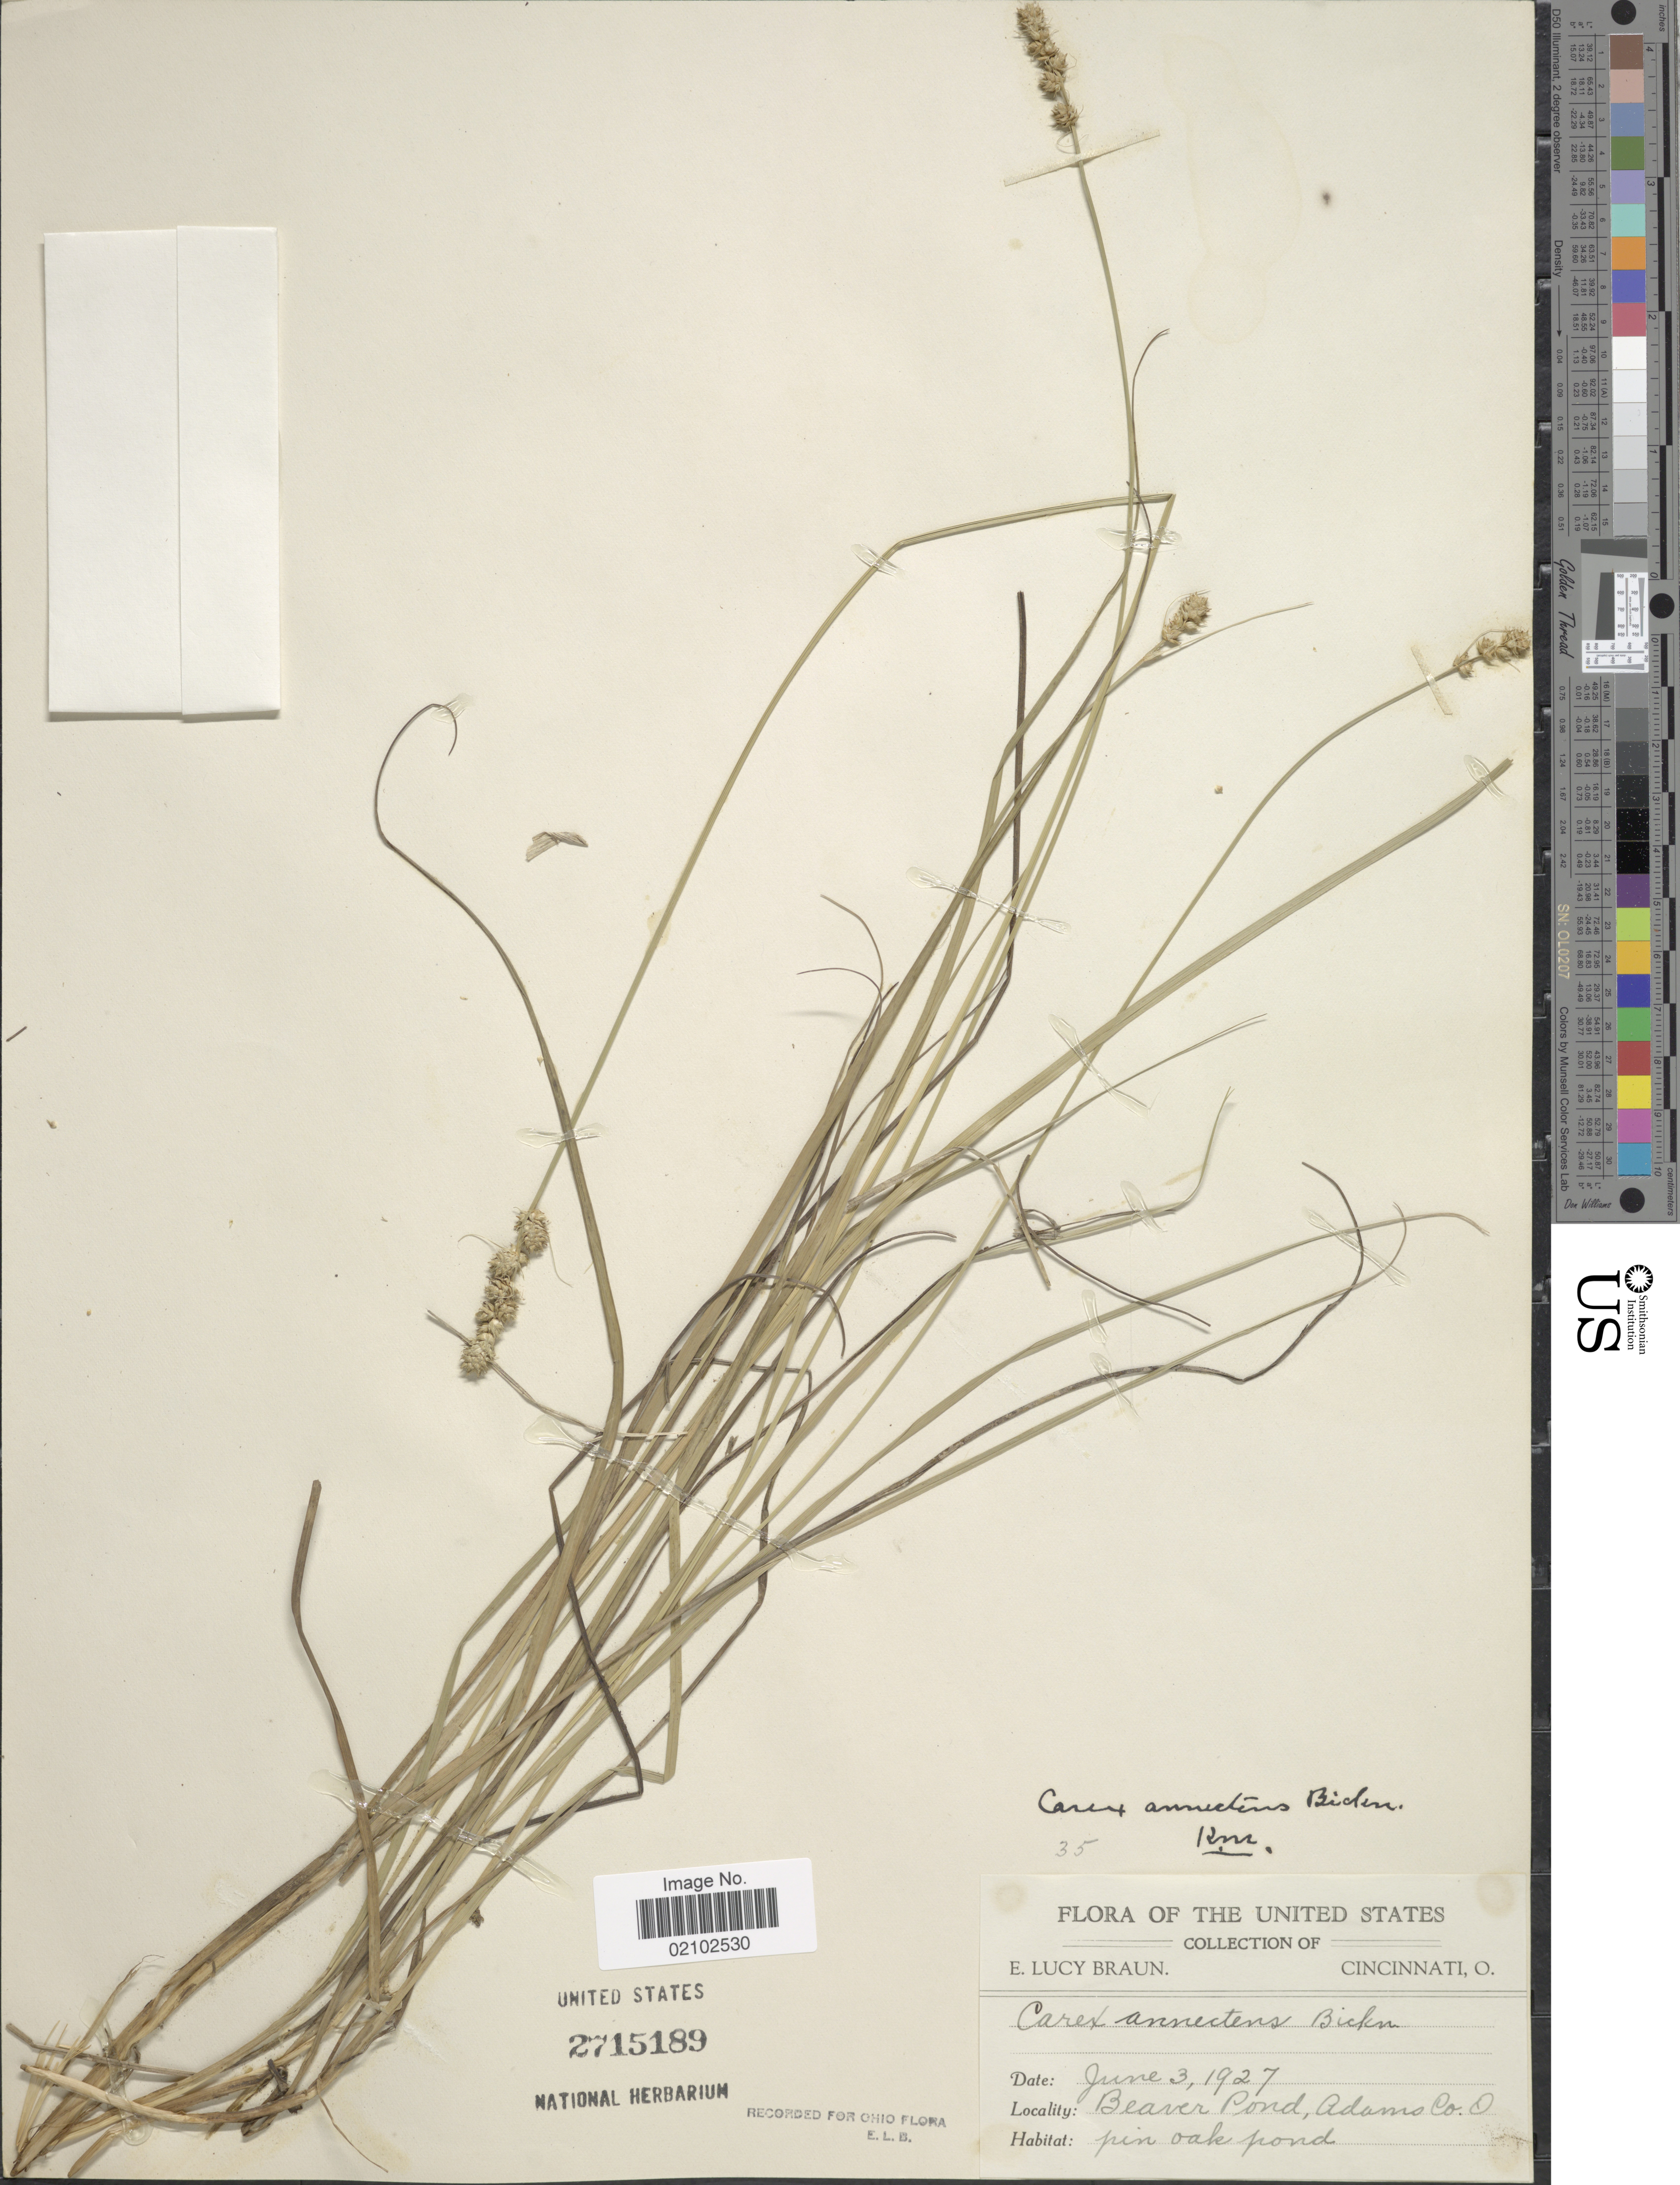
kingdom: Plantae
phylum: Tracheophyta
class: Liliopsida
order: Poales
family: Cyperaceae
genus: Carex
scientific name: Carex annectens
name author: (E.P. Bicknell) E.P. Bicknell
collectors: E. L. Braun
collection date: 1927-06-03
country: United States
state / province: Ohio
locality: Beaver Pond, Adams Co. pin oak pond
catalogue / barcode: US 2715189